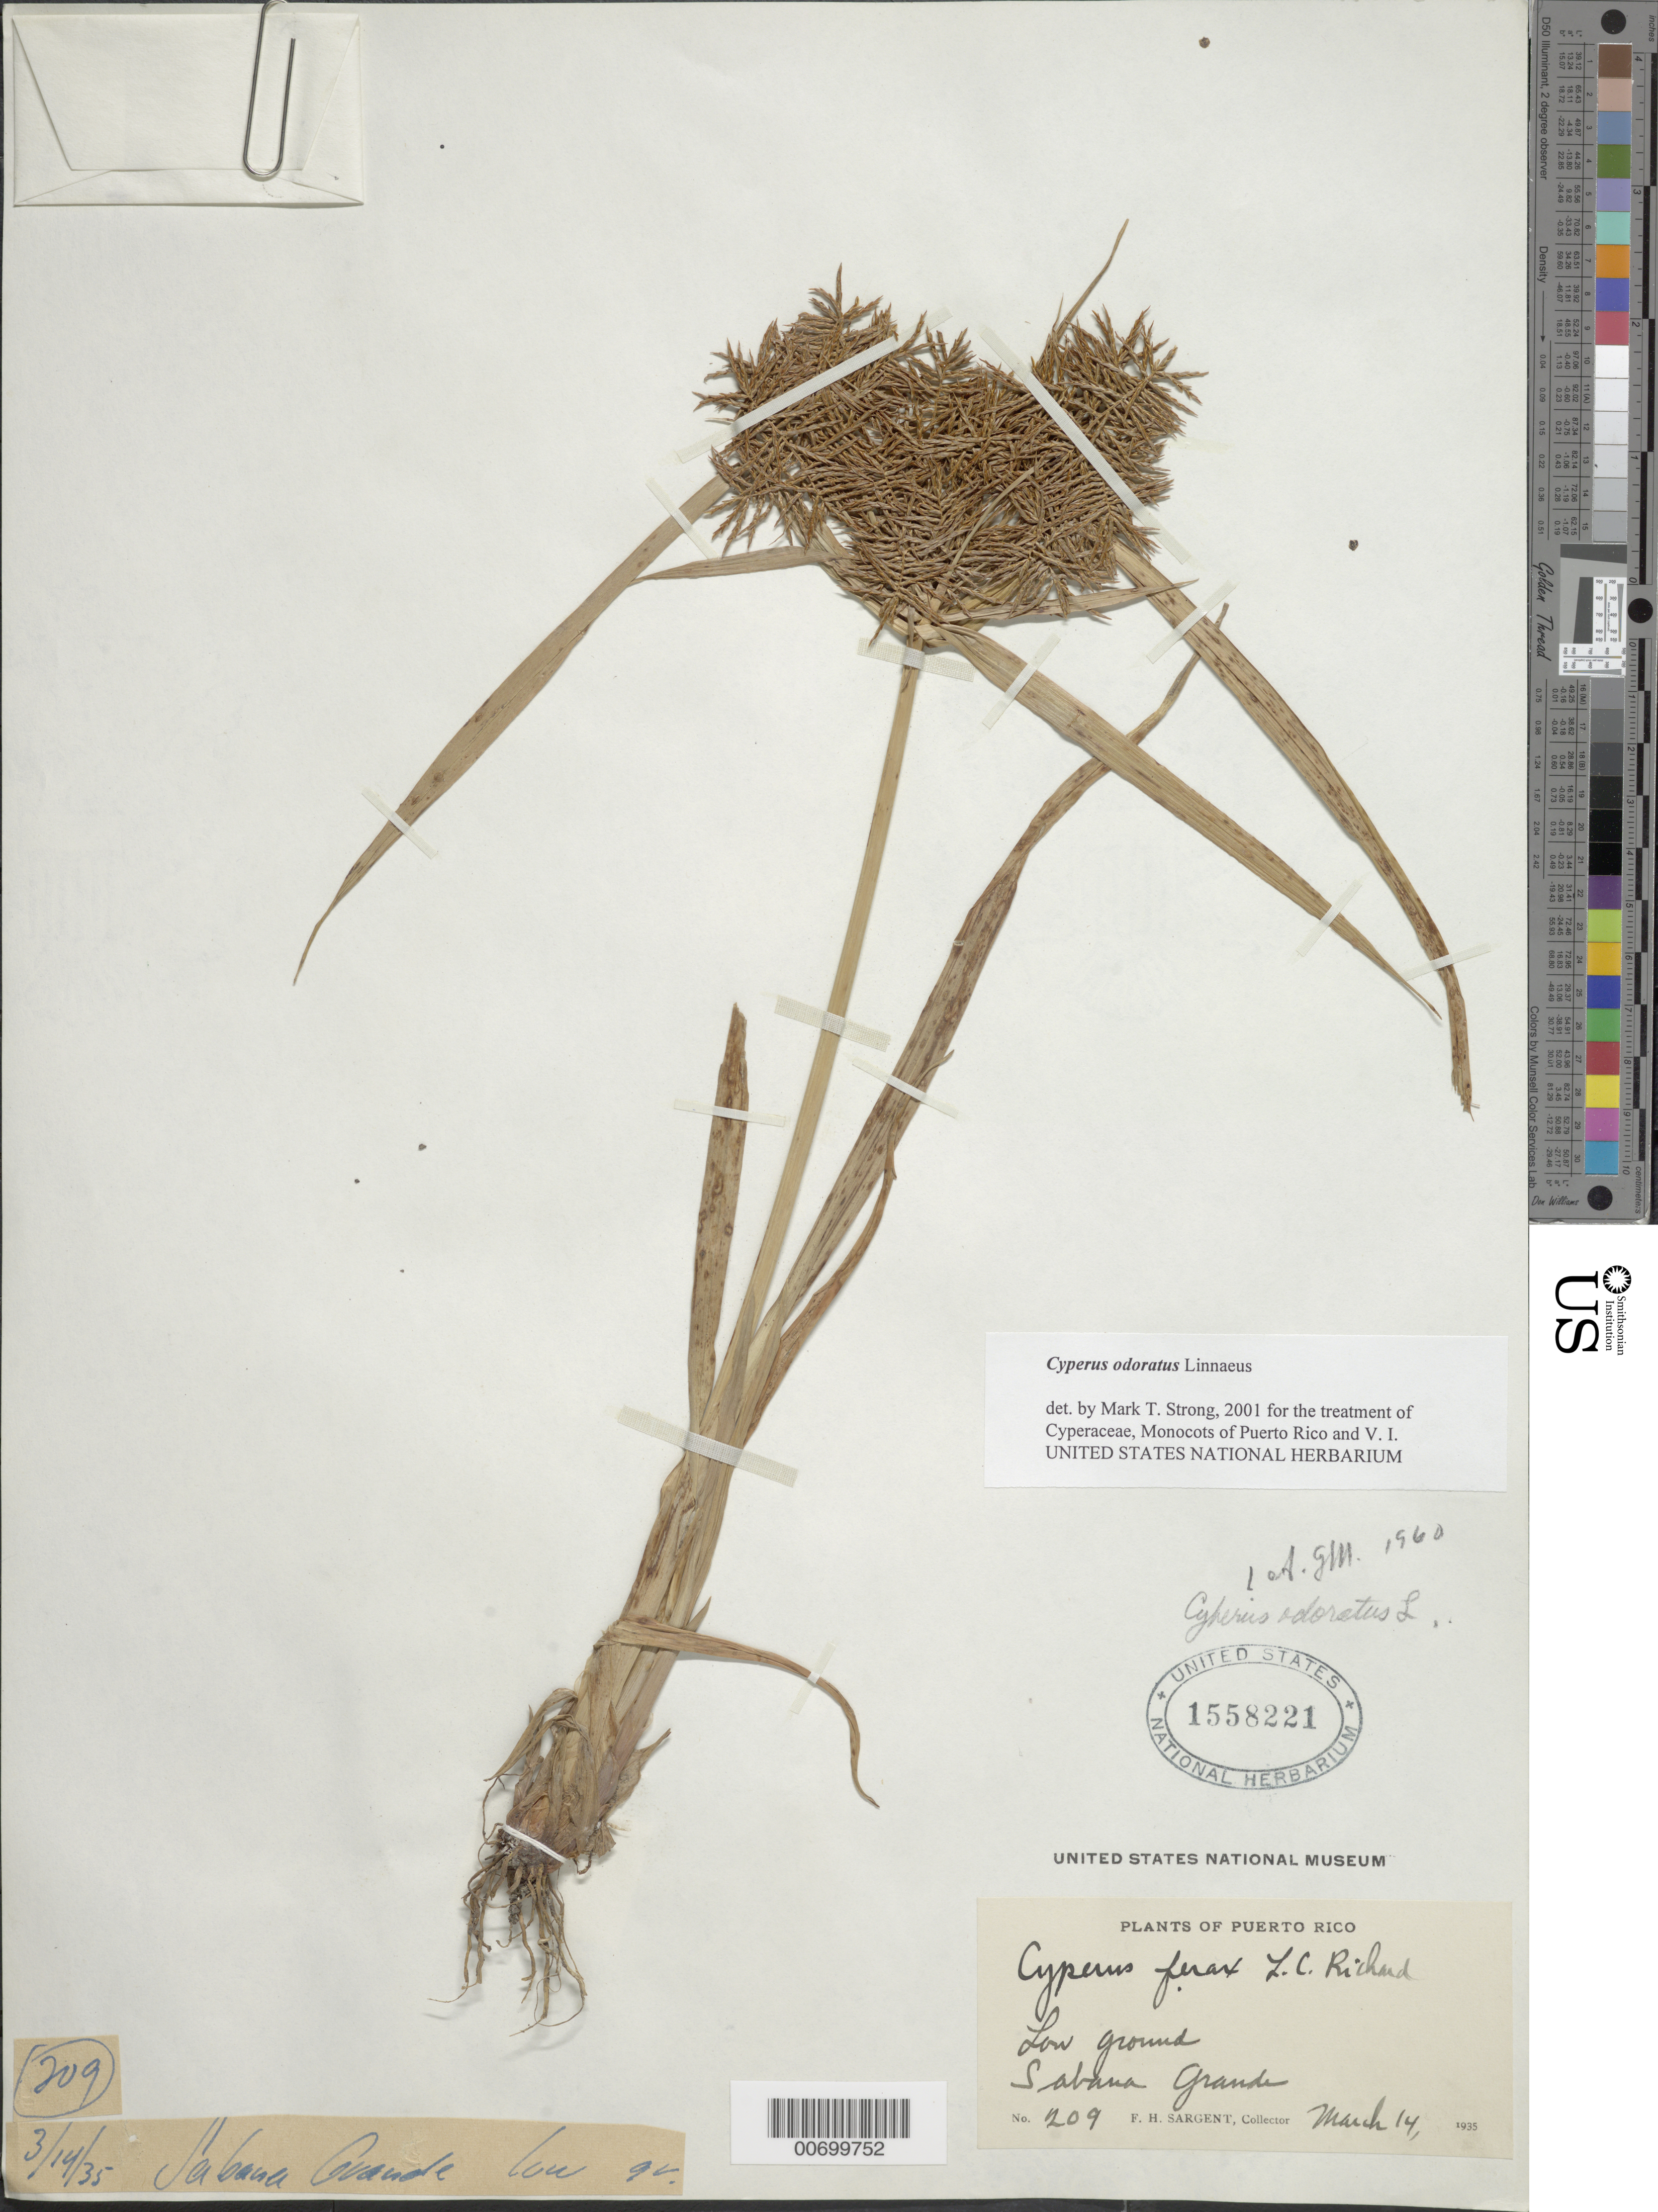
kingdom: Plantae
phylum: Tracheophyta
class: Liliopsida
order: Poales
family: Cyperaceae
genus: Cyperus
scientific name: Cyperus odoratus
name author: L.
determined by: Strong, M. T., (US), Smithsonian Institution - National Museum of Natural History (UNITED STATES)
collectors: F. H. Sargent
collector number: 209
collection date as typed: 14 Mar 1935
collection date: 1935-03-14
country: Puerto Rico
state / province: Sabana Grande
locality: Sabana Grande.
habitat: Low ground.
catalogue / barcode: US 1558221